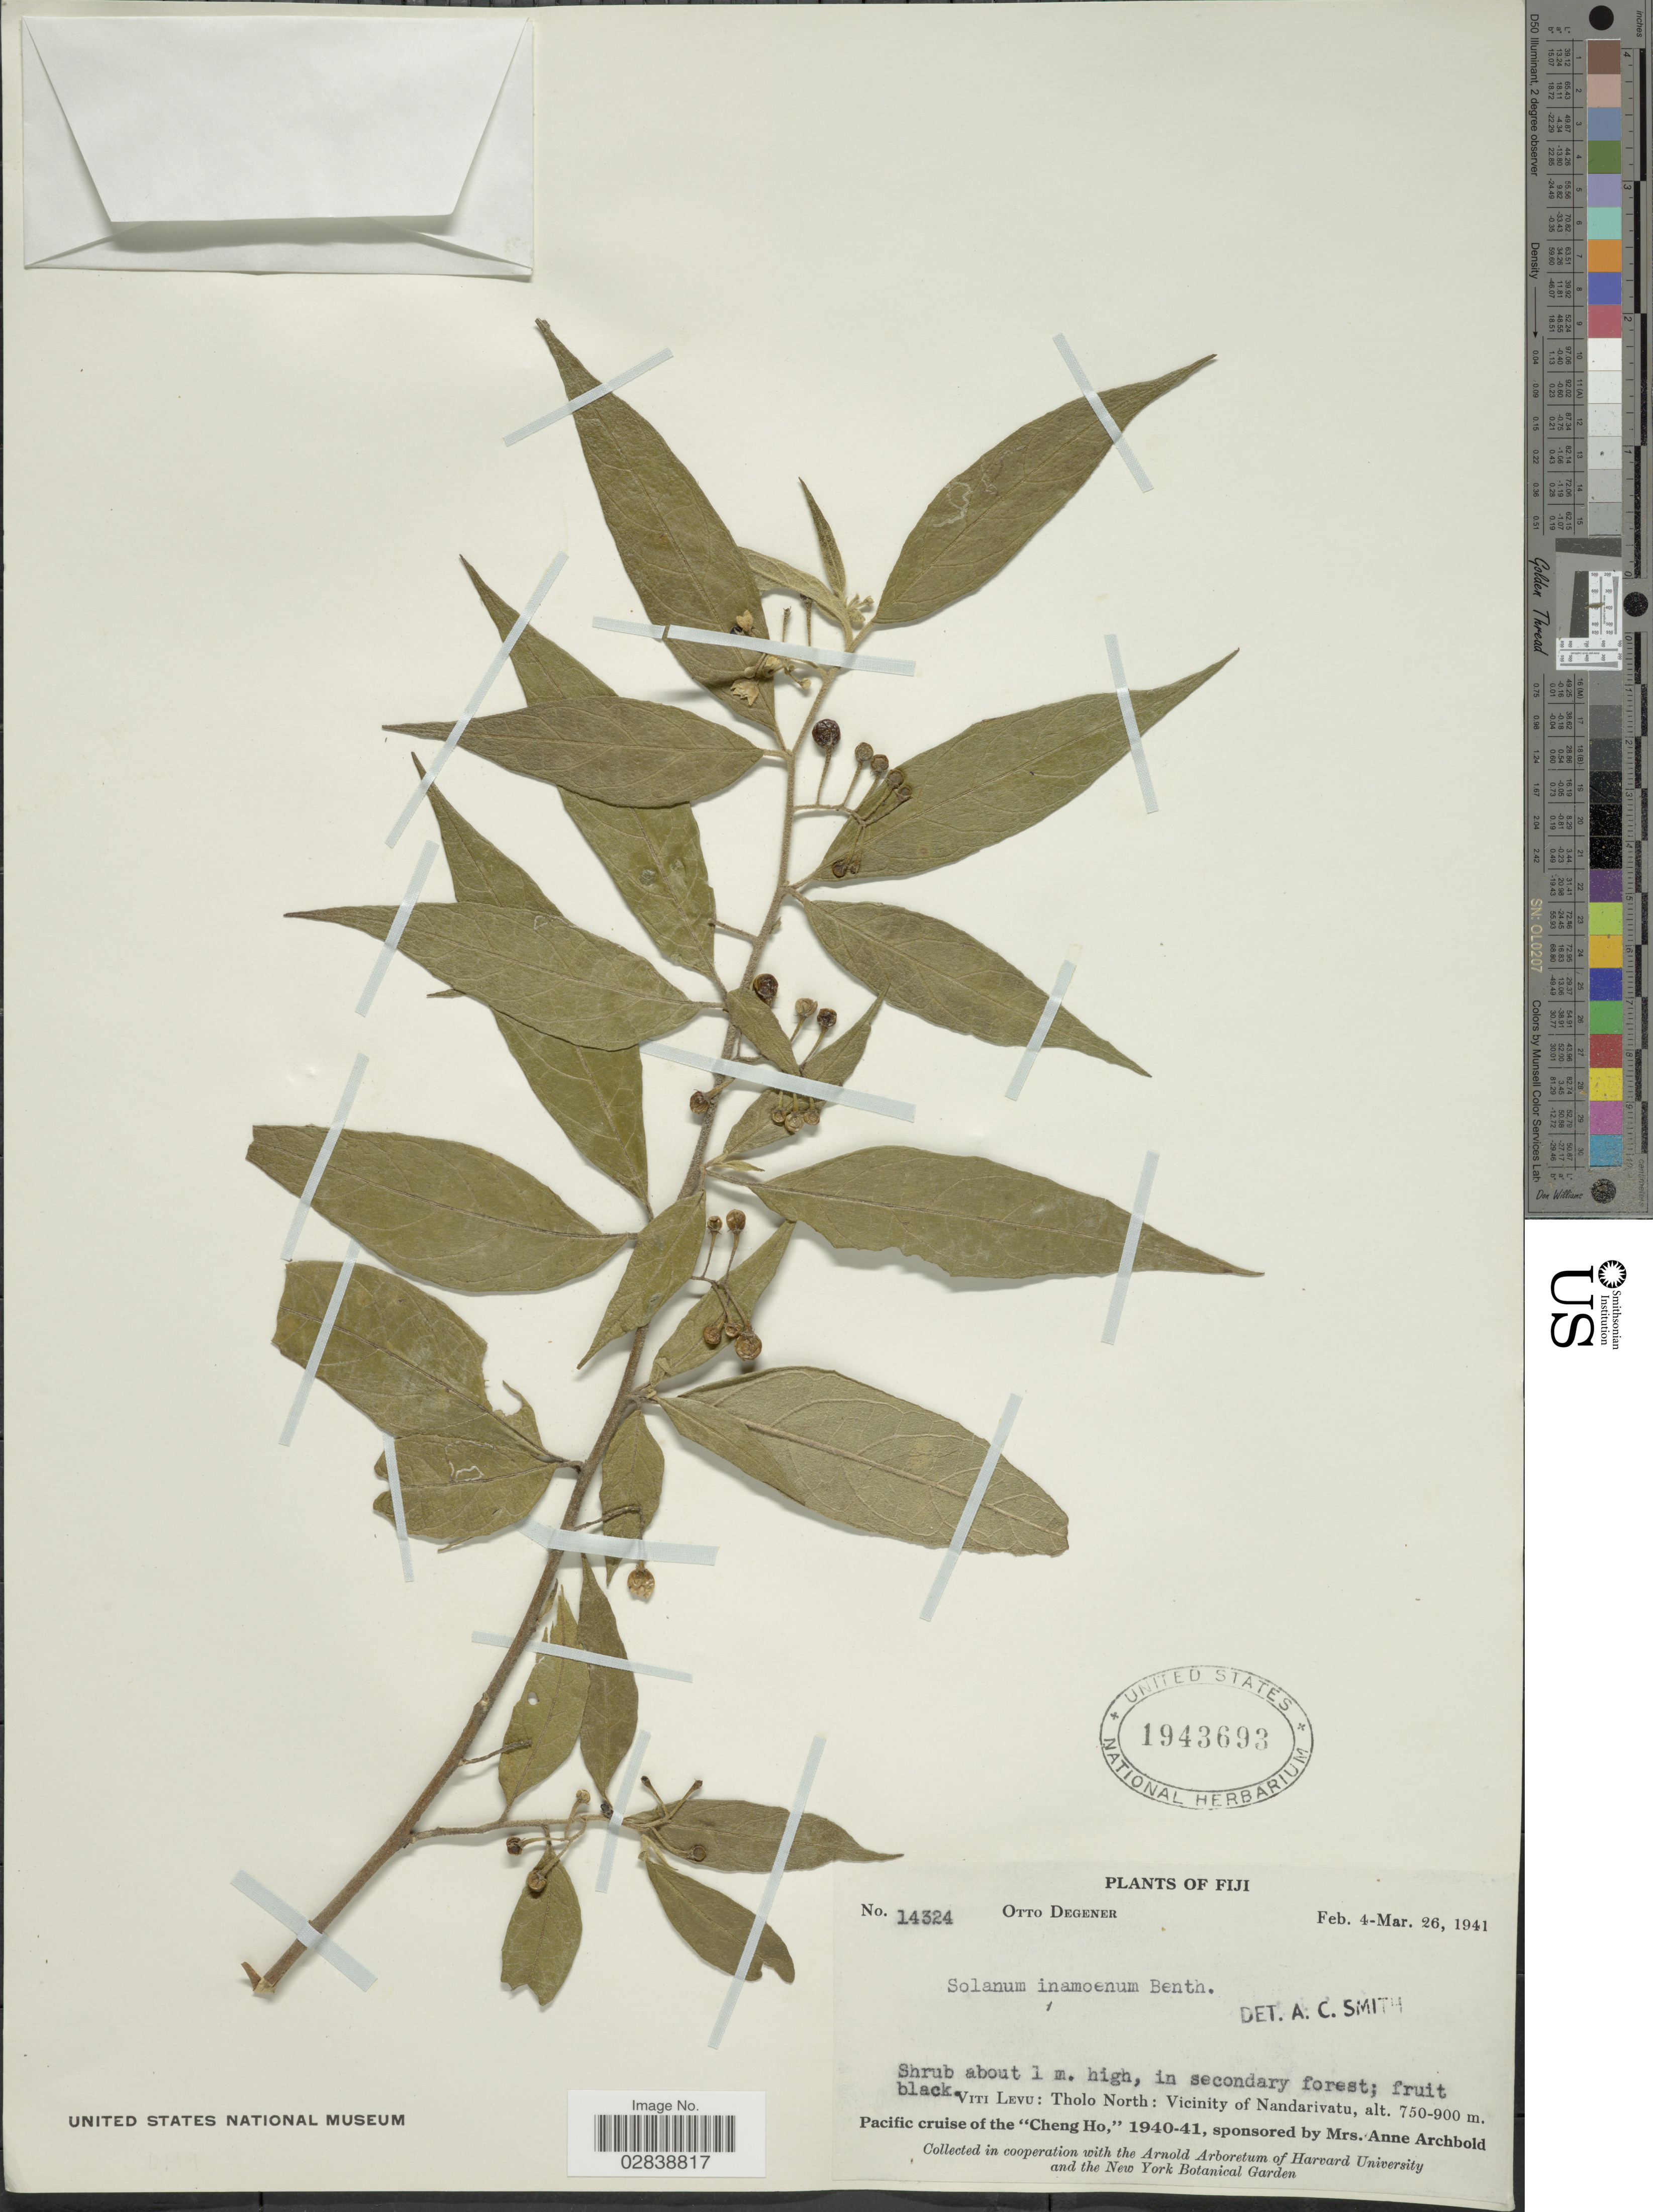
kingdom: Plantae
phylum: Tracheophyta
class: Magnoliopsida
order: Solanales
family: Solanaceae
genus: Solanum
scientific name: Solanum ratale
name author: D.H.R. McClell.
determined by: Knapp, S. D.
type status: Isotype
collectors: O. Degener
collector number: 14324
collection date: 1941-02-04/1941-03-26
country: Fiji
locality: Viti Levu: Tholo North: Vicinity of Nandarivatu.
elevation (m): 750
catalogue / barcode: US 1943693